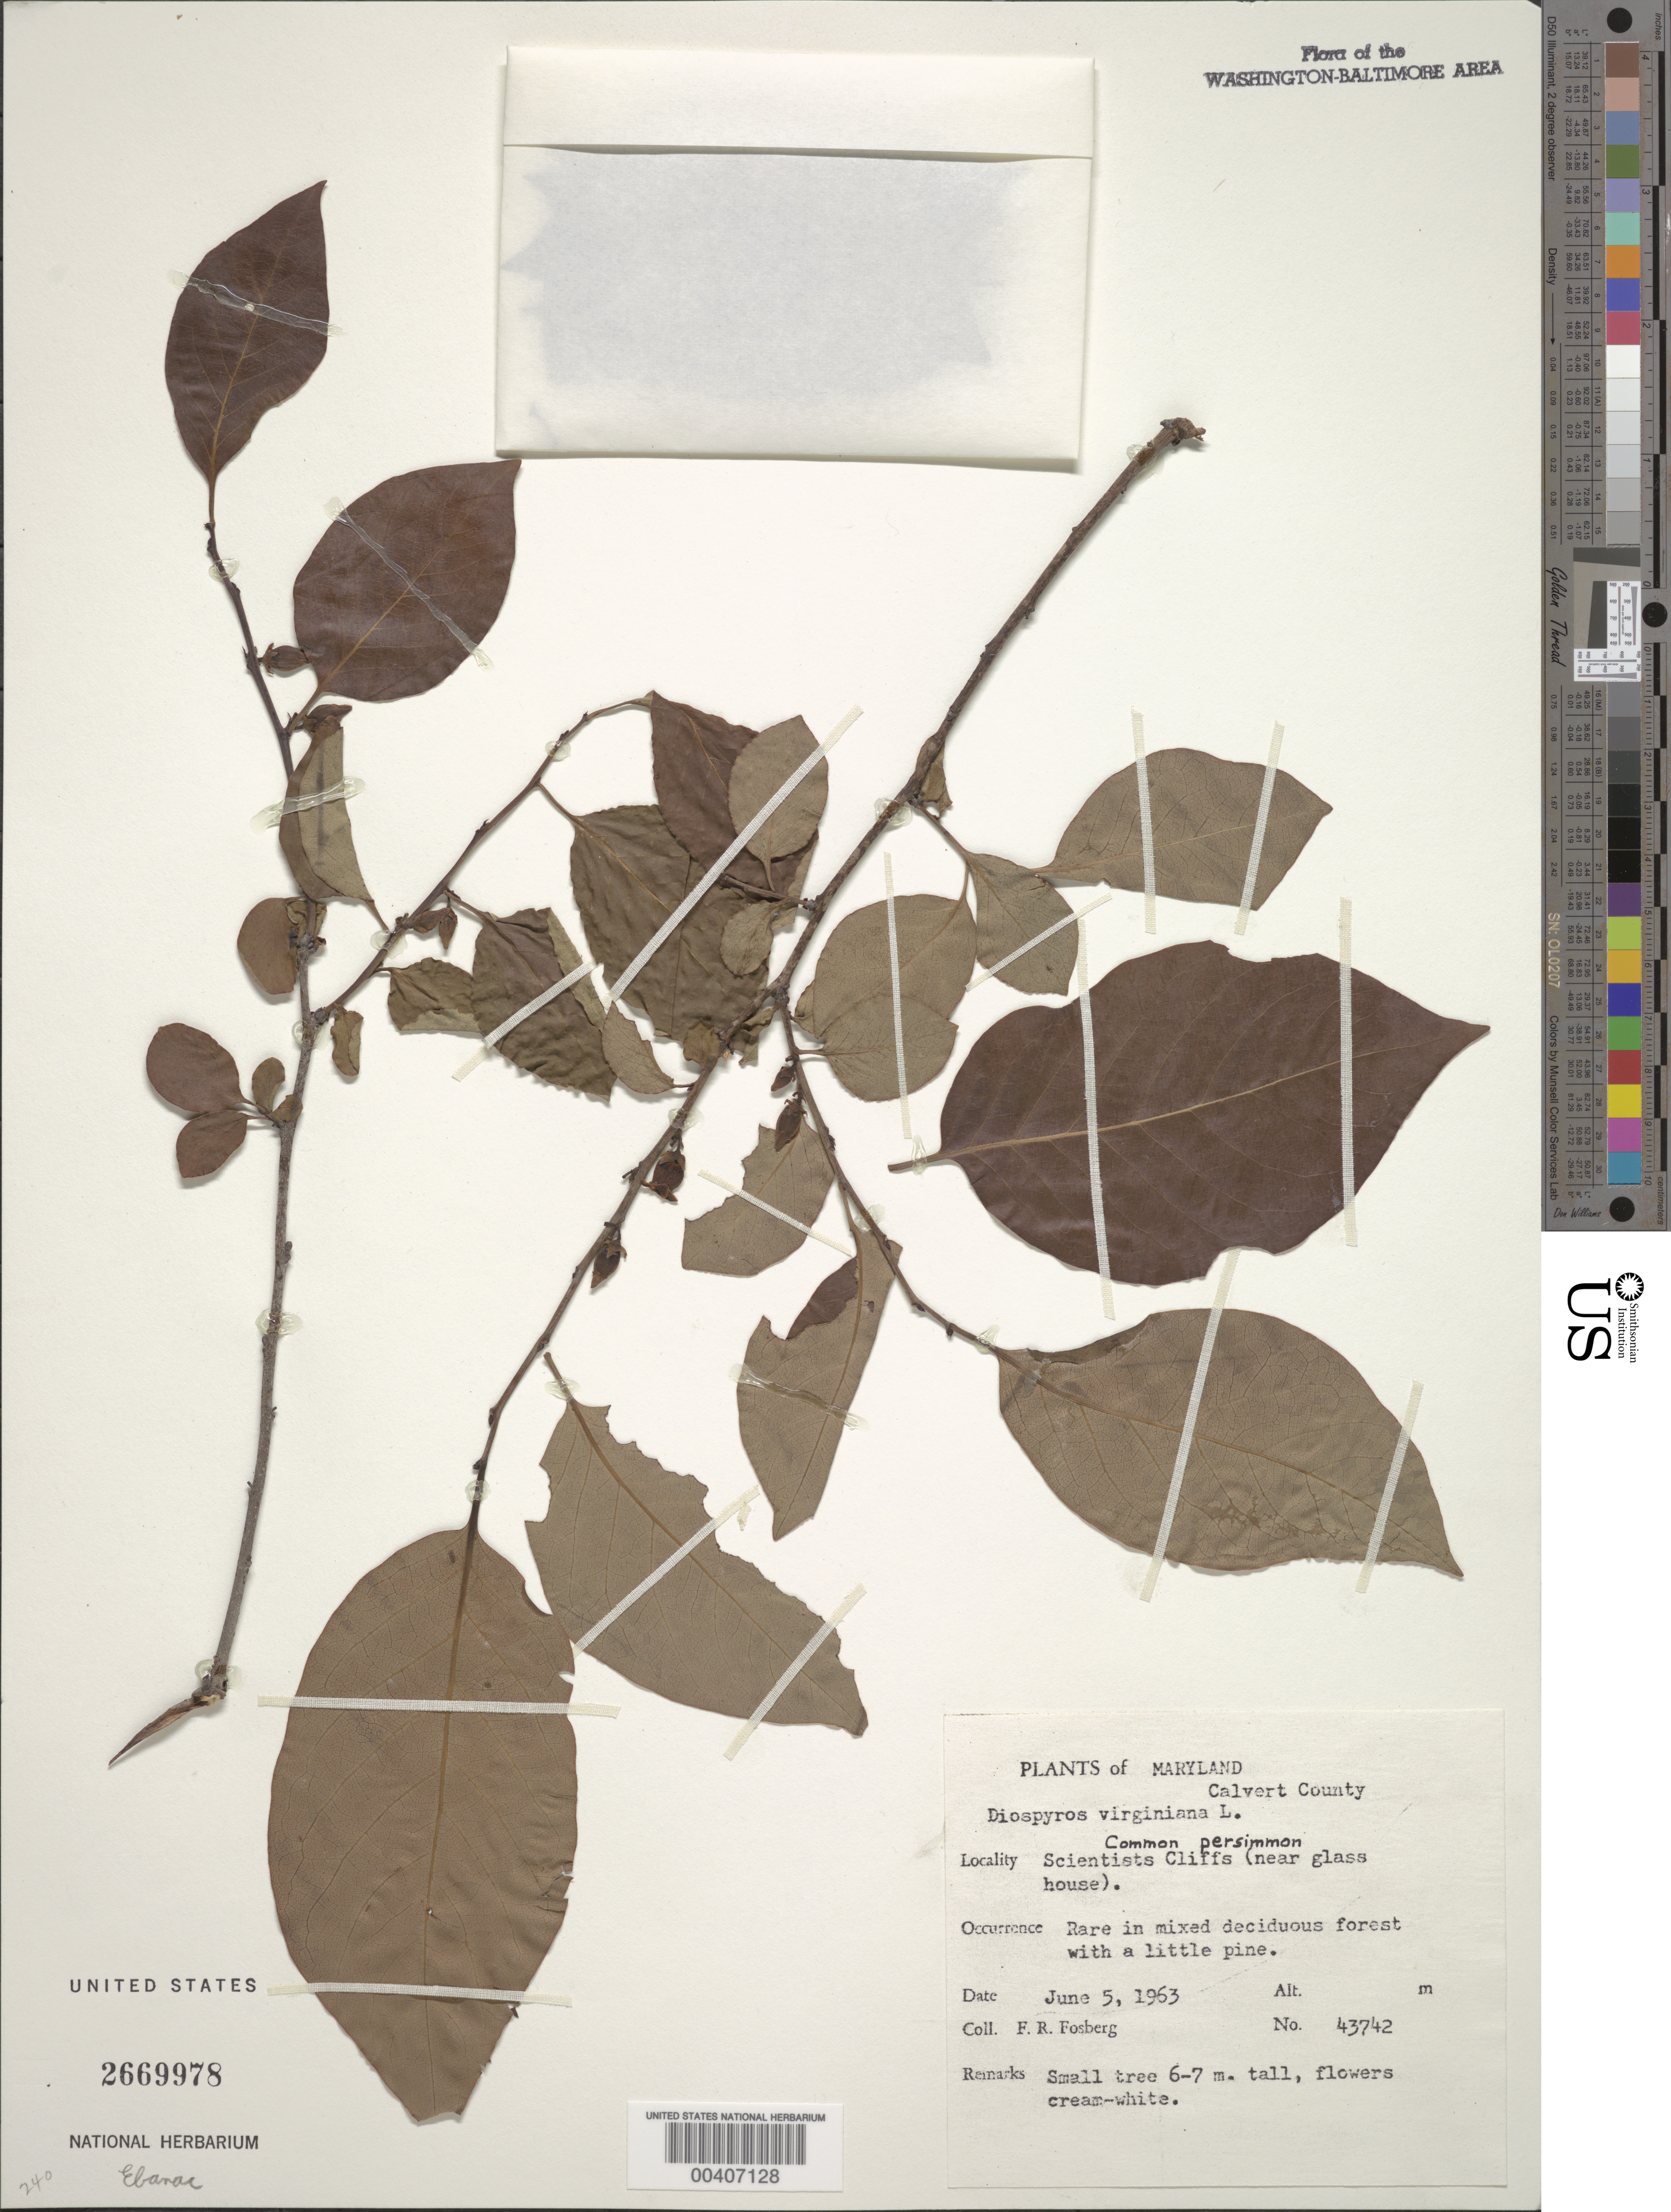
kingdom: Plantae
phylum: Tracheophyta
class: Magnoliopsida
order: Ericales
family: Ebenaceae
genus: Diospyros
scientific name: Diospyros virginiana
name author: L.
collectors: F. R. Fosberg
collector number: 43742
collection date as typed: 05 Jun 1963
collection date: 1963-06-05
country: United States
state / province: Maryland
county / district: Calvert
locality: Scientist's Cliff, near Glass House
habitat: Mixed deciduous forest with a little pine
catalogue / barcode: US 2669978